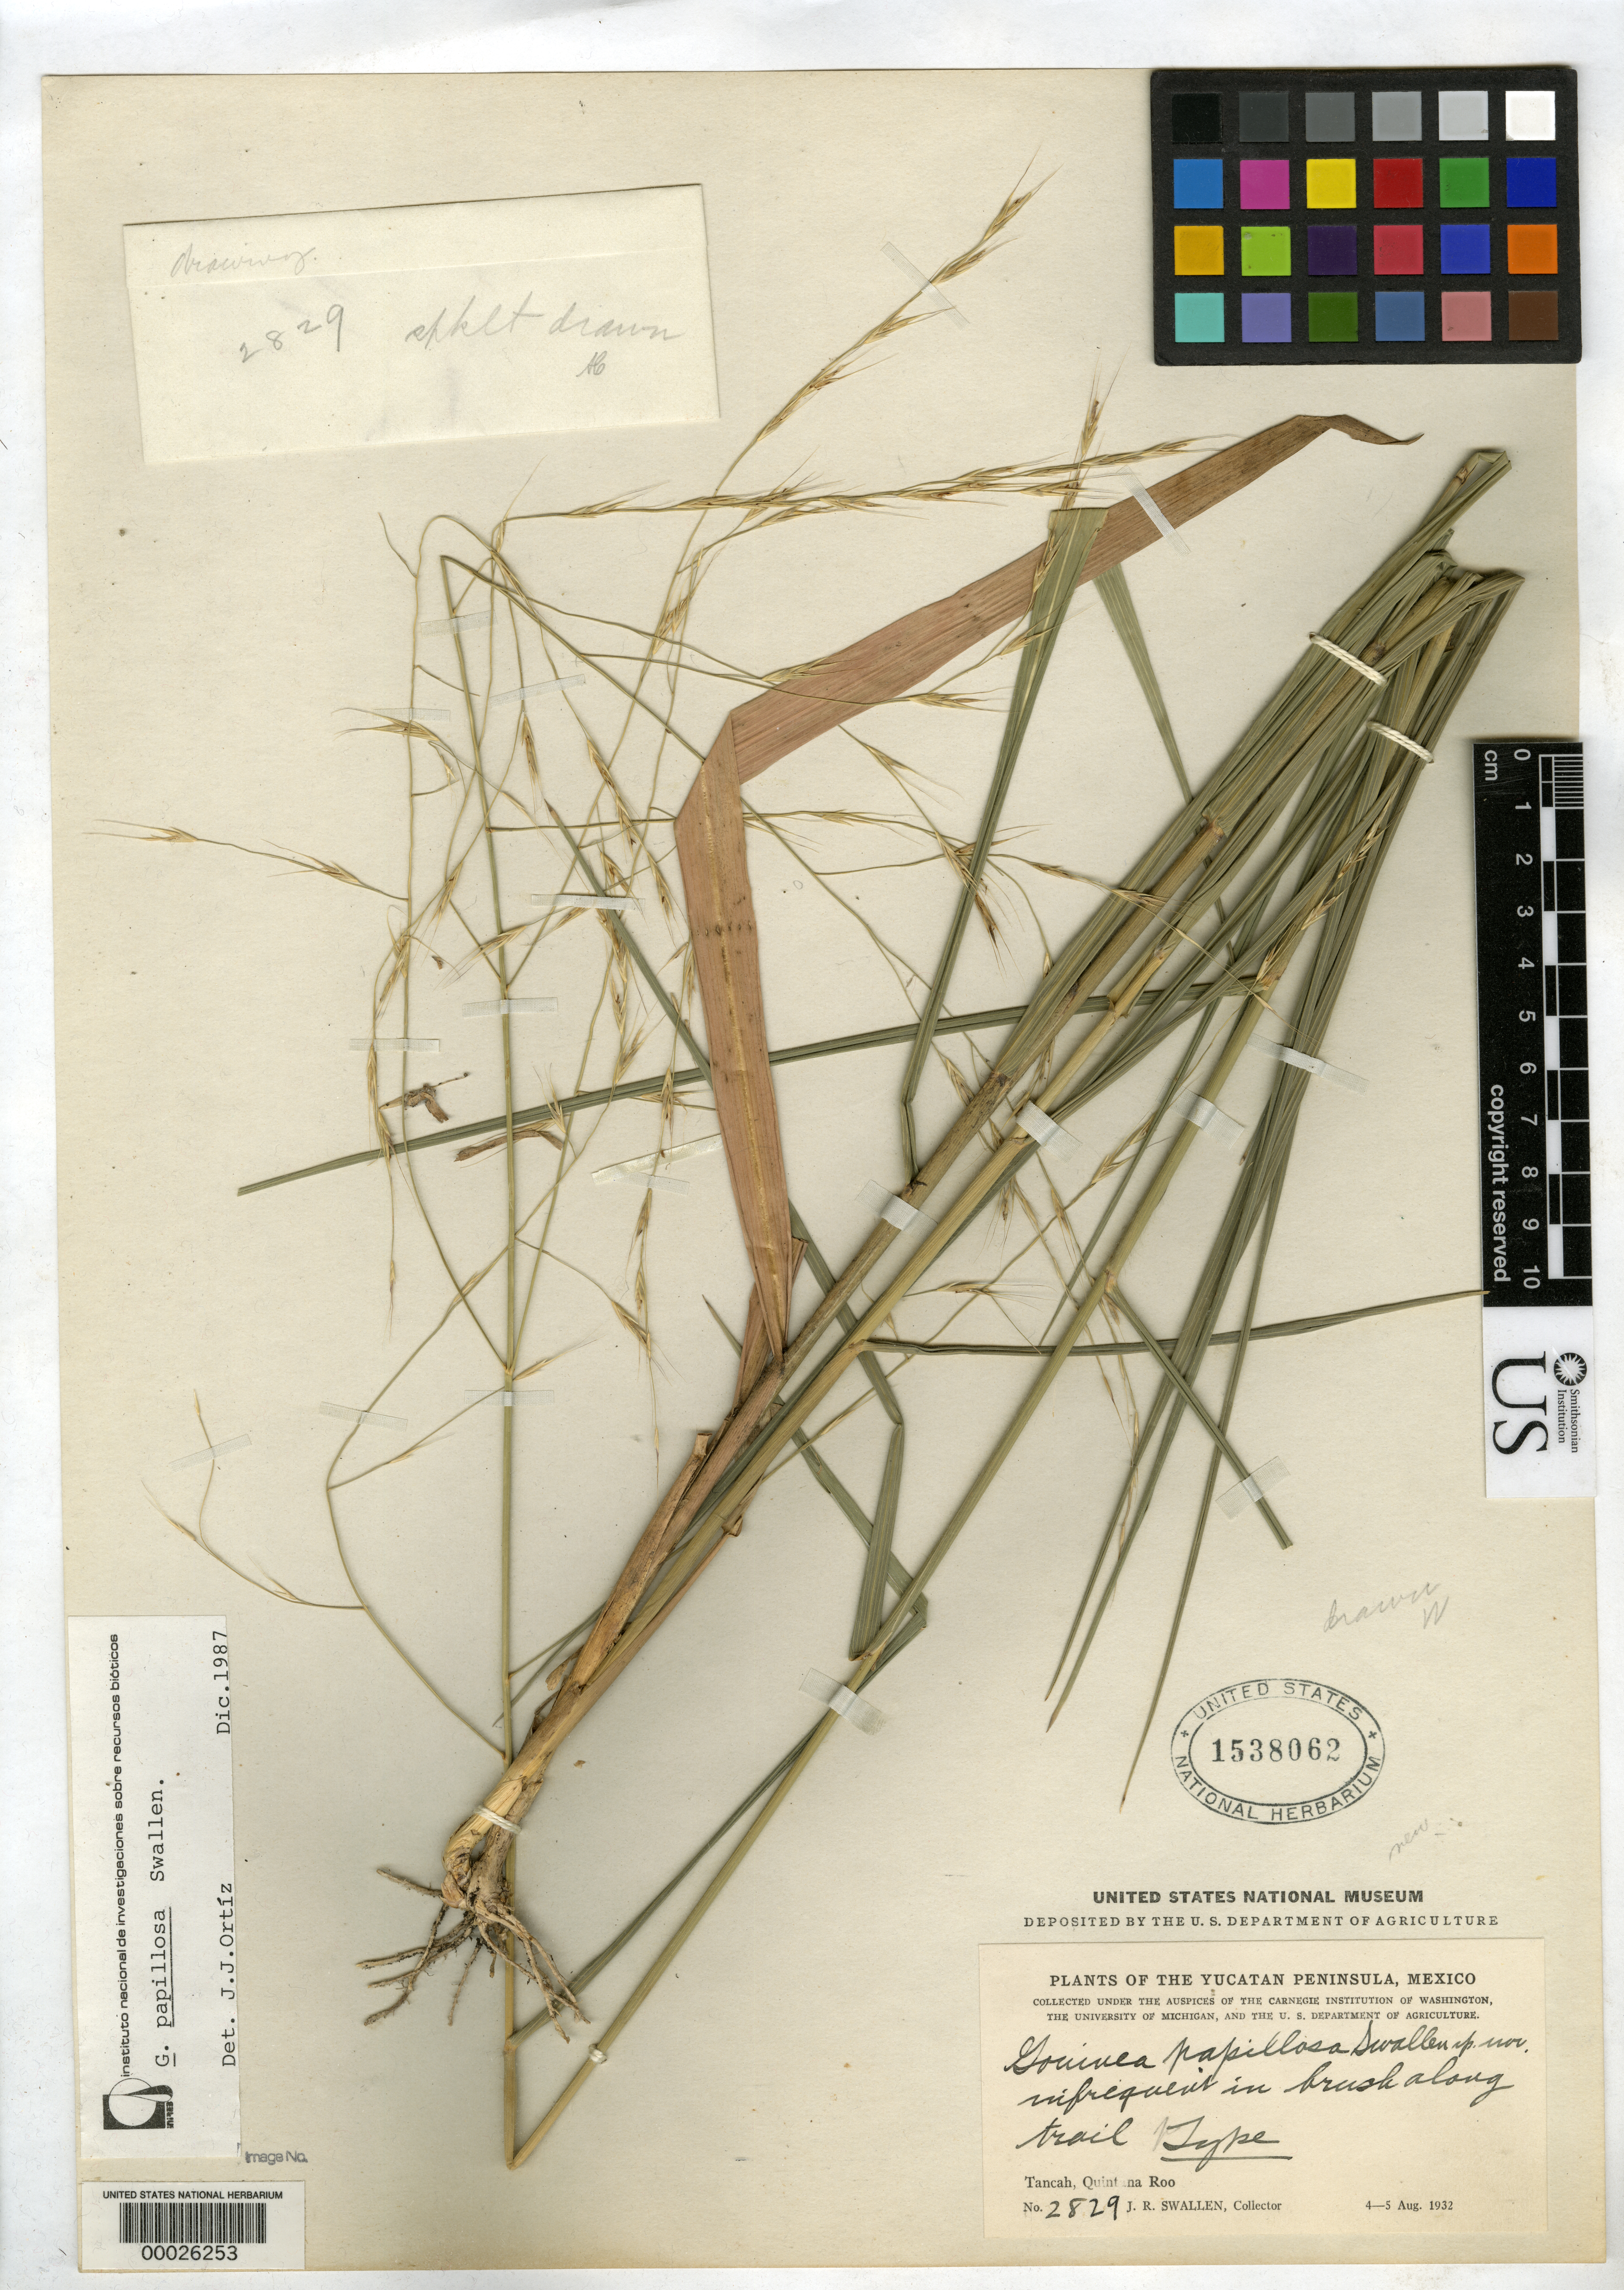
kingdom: Plantae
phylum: Tracheophyta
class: Liliopsida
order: Poales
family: Poaceae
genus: Gouinia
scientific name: Gouinia papillosa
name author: Swallen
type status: Holotype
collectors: J. R. Swallen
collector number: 2829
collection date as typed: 04 Aug 1932 to 05 Aug 1932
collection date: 1932-08-04/1932-08-05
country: Mexico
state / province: Quintana Roo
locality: Tancah,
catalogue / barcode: US 1538062